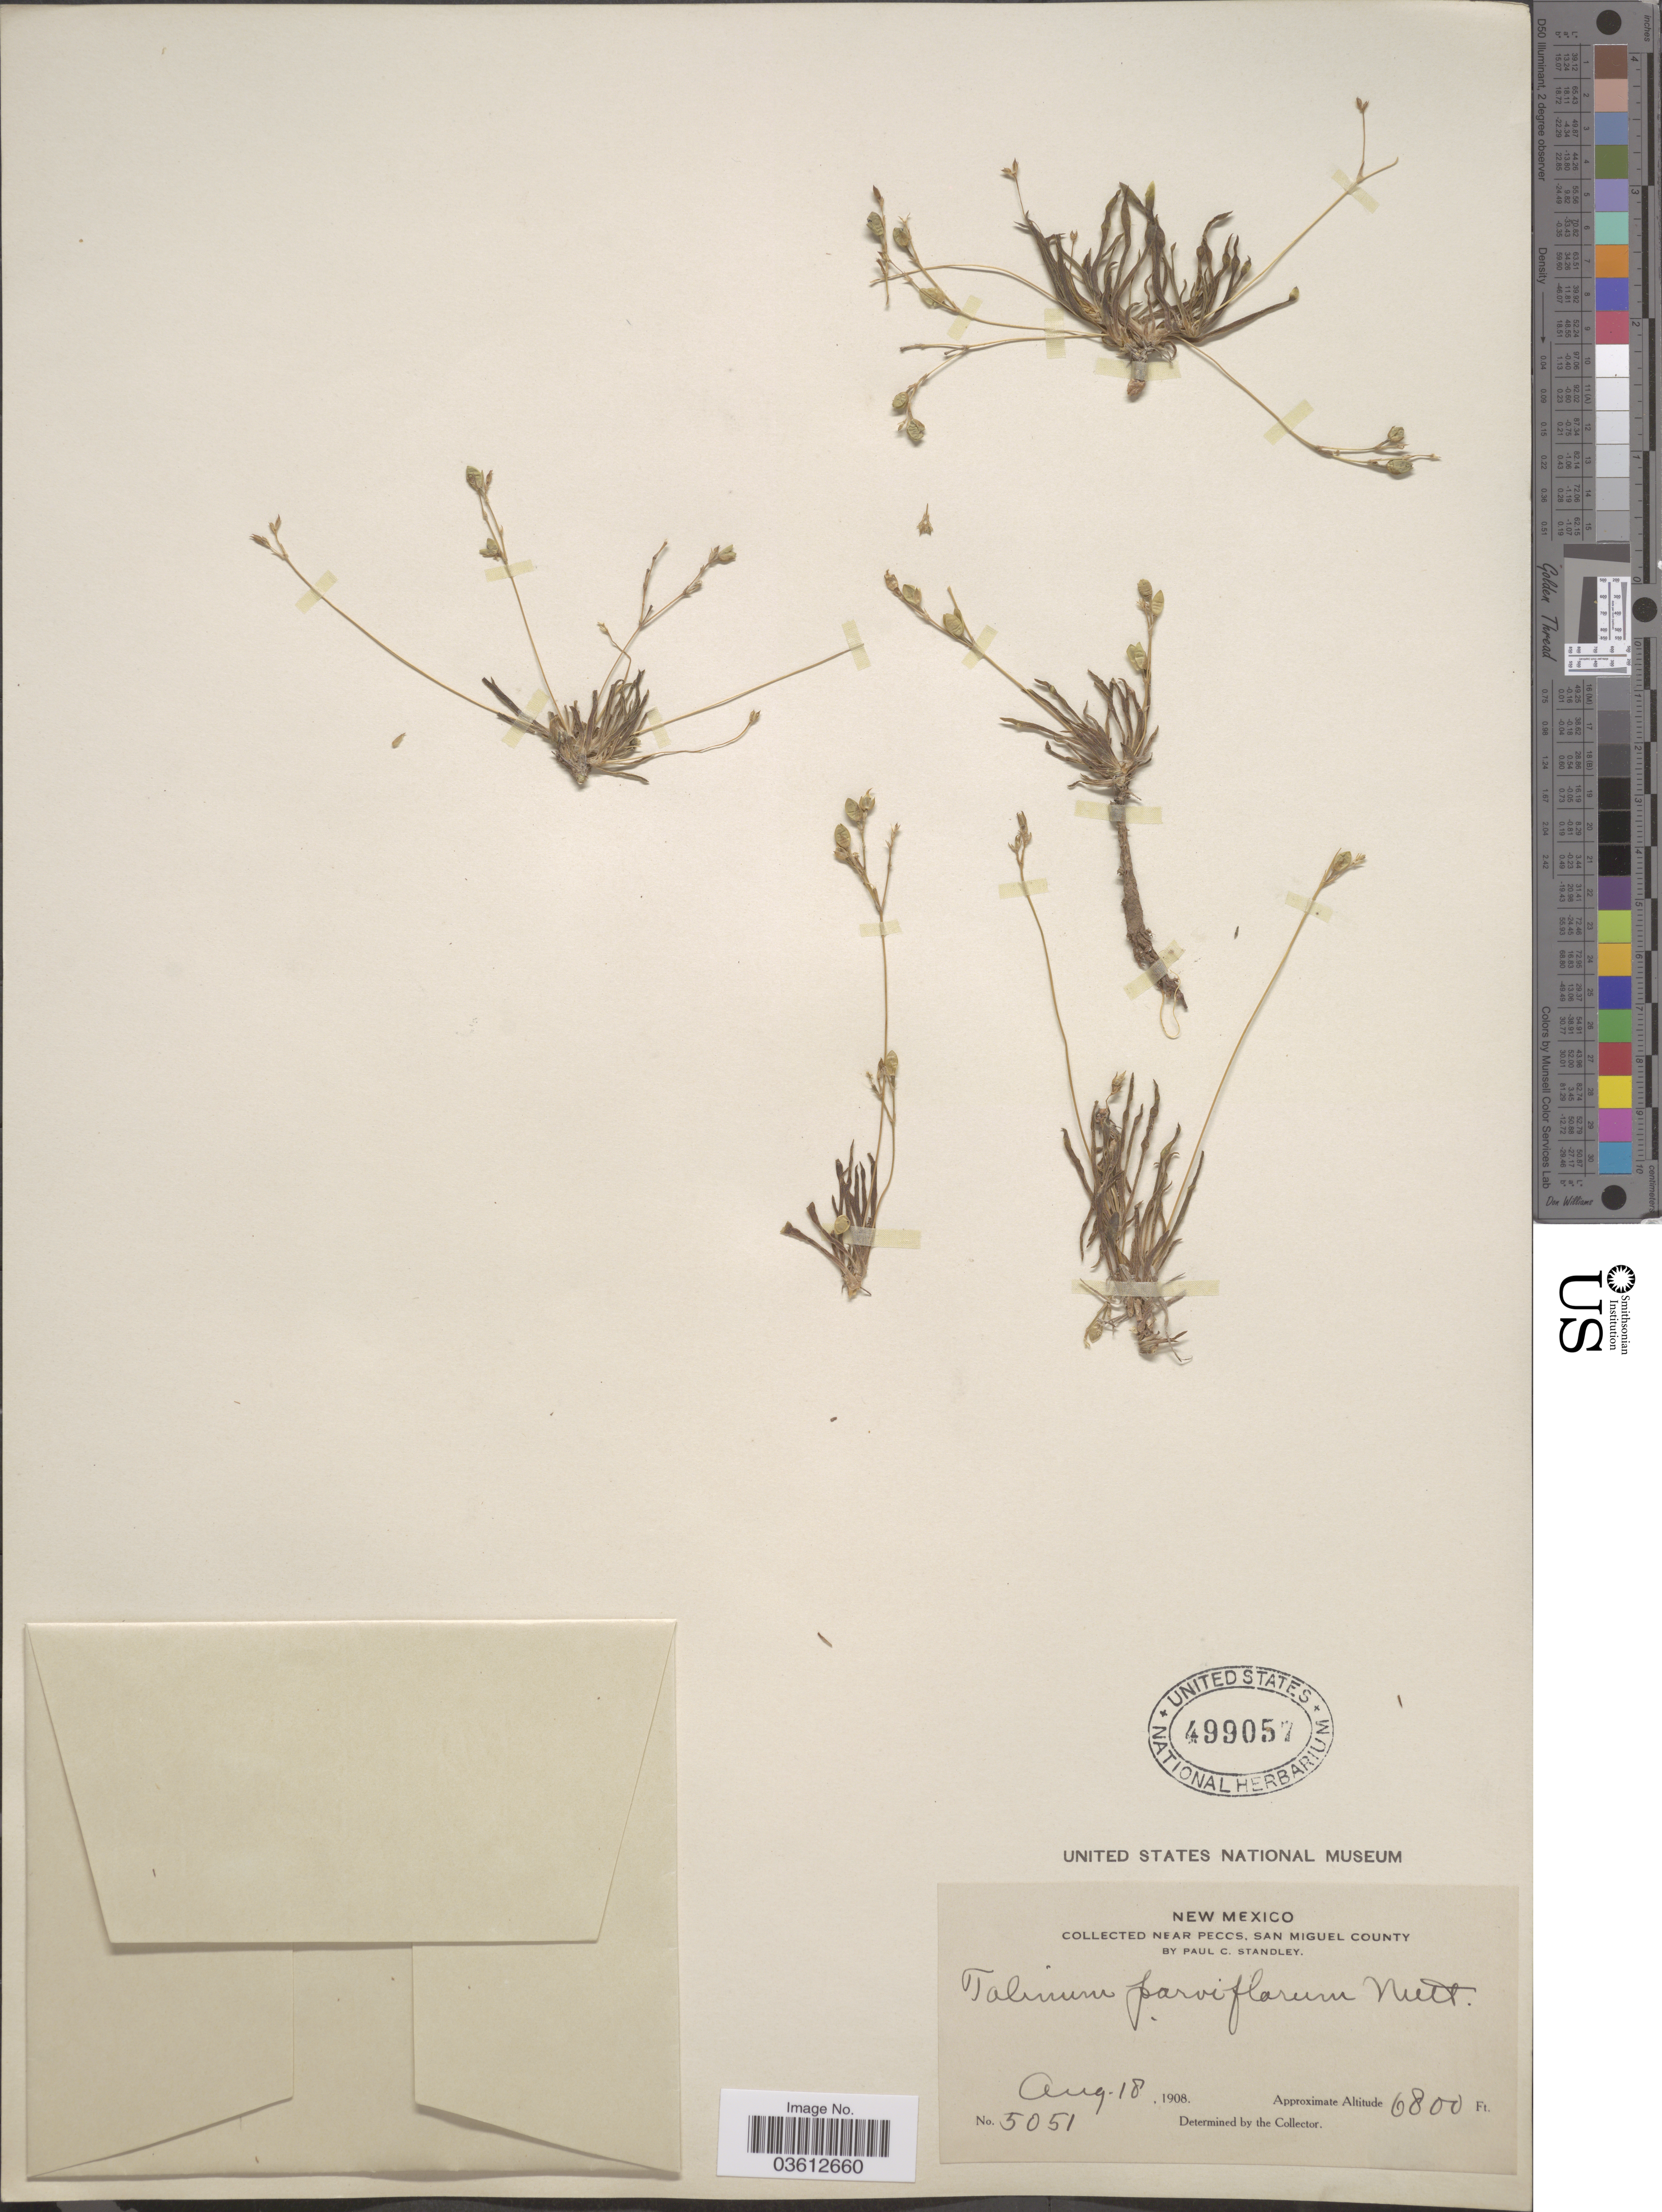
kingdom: Plantae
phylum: Tracheophyta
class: Magnoliopsida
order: Caryophyllales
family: Talinaceae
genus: Talinum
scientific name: Talinum parviflorum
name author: Nutt.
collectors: P. C. Standley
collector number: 5051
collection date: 1908-08-18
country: United States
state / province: New Mexico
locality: Near Pecos, San Miguel County.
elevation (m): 2073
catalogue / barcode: US 499057